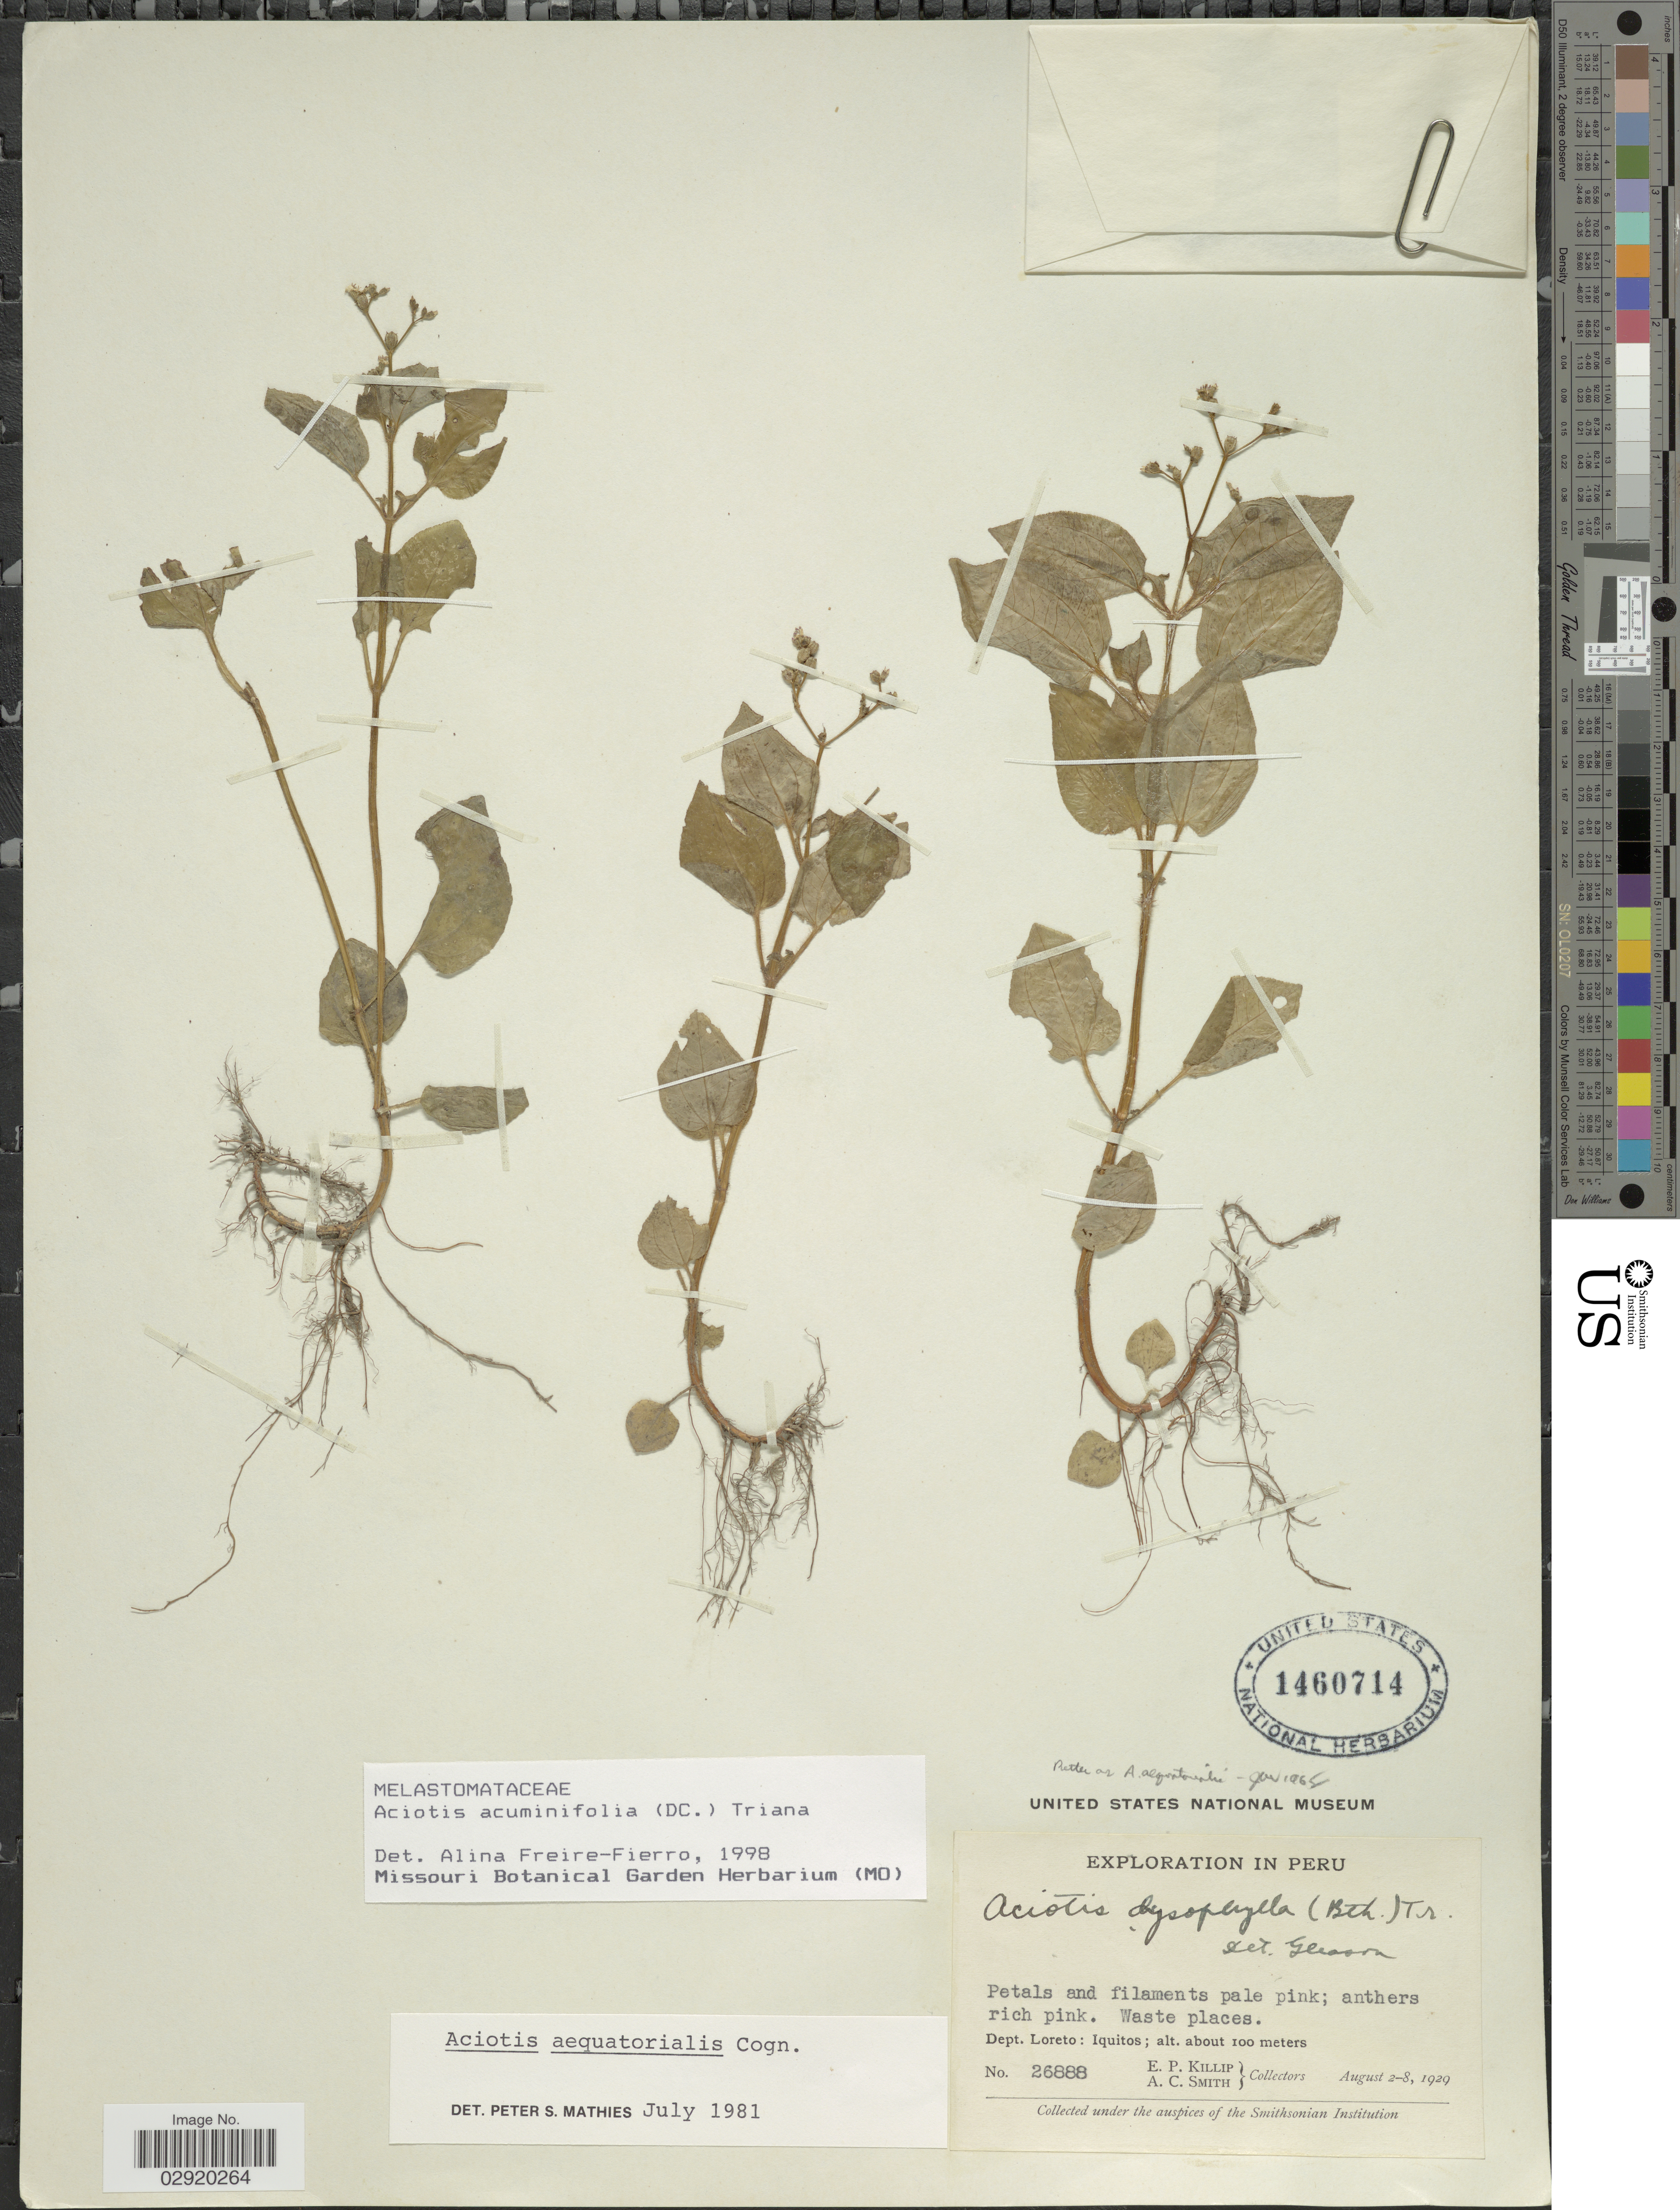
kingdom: Plantae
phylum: Tracheophyta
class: Magnoliopsida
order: Myrtales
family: Melastomataceae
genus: Aciotis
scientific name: Aciotis acuminifolia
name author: (Mart. ex DC.) Triana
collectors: E. P. Killip & A. C. Smith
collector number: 26888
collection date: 1929-08-02/1929-08-08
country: Peru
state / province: Loreto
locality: Dept. Loreto: Iquitos.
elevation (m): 100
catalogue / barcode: US 1460714